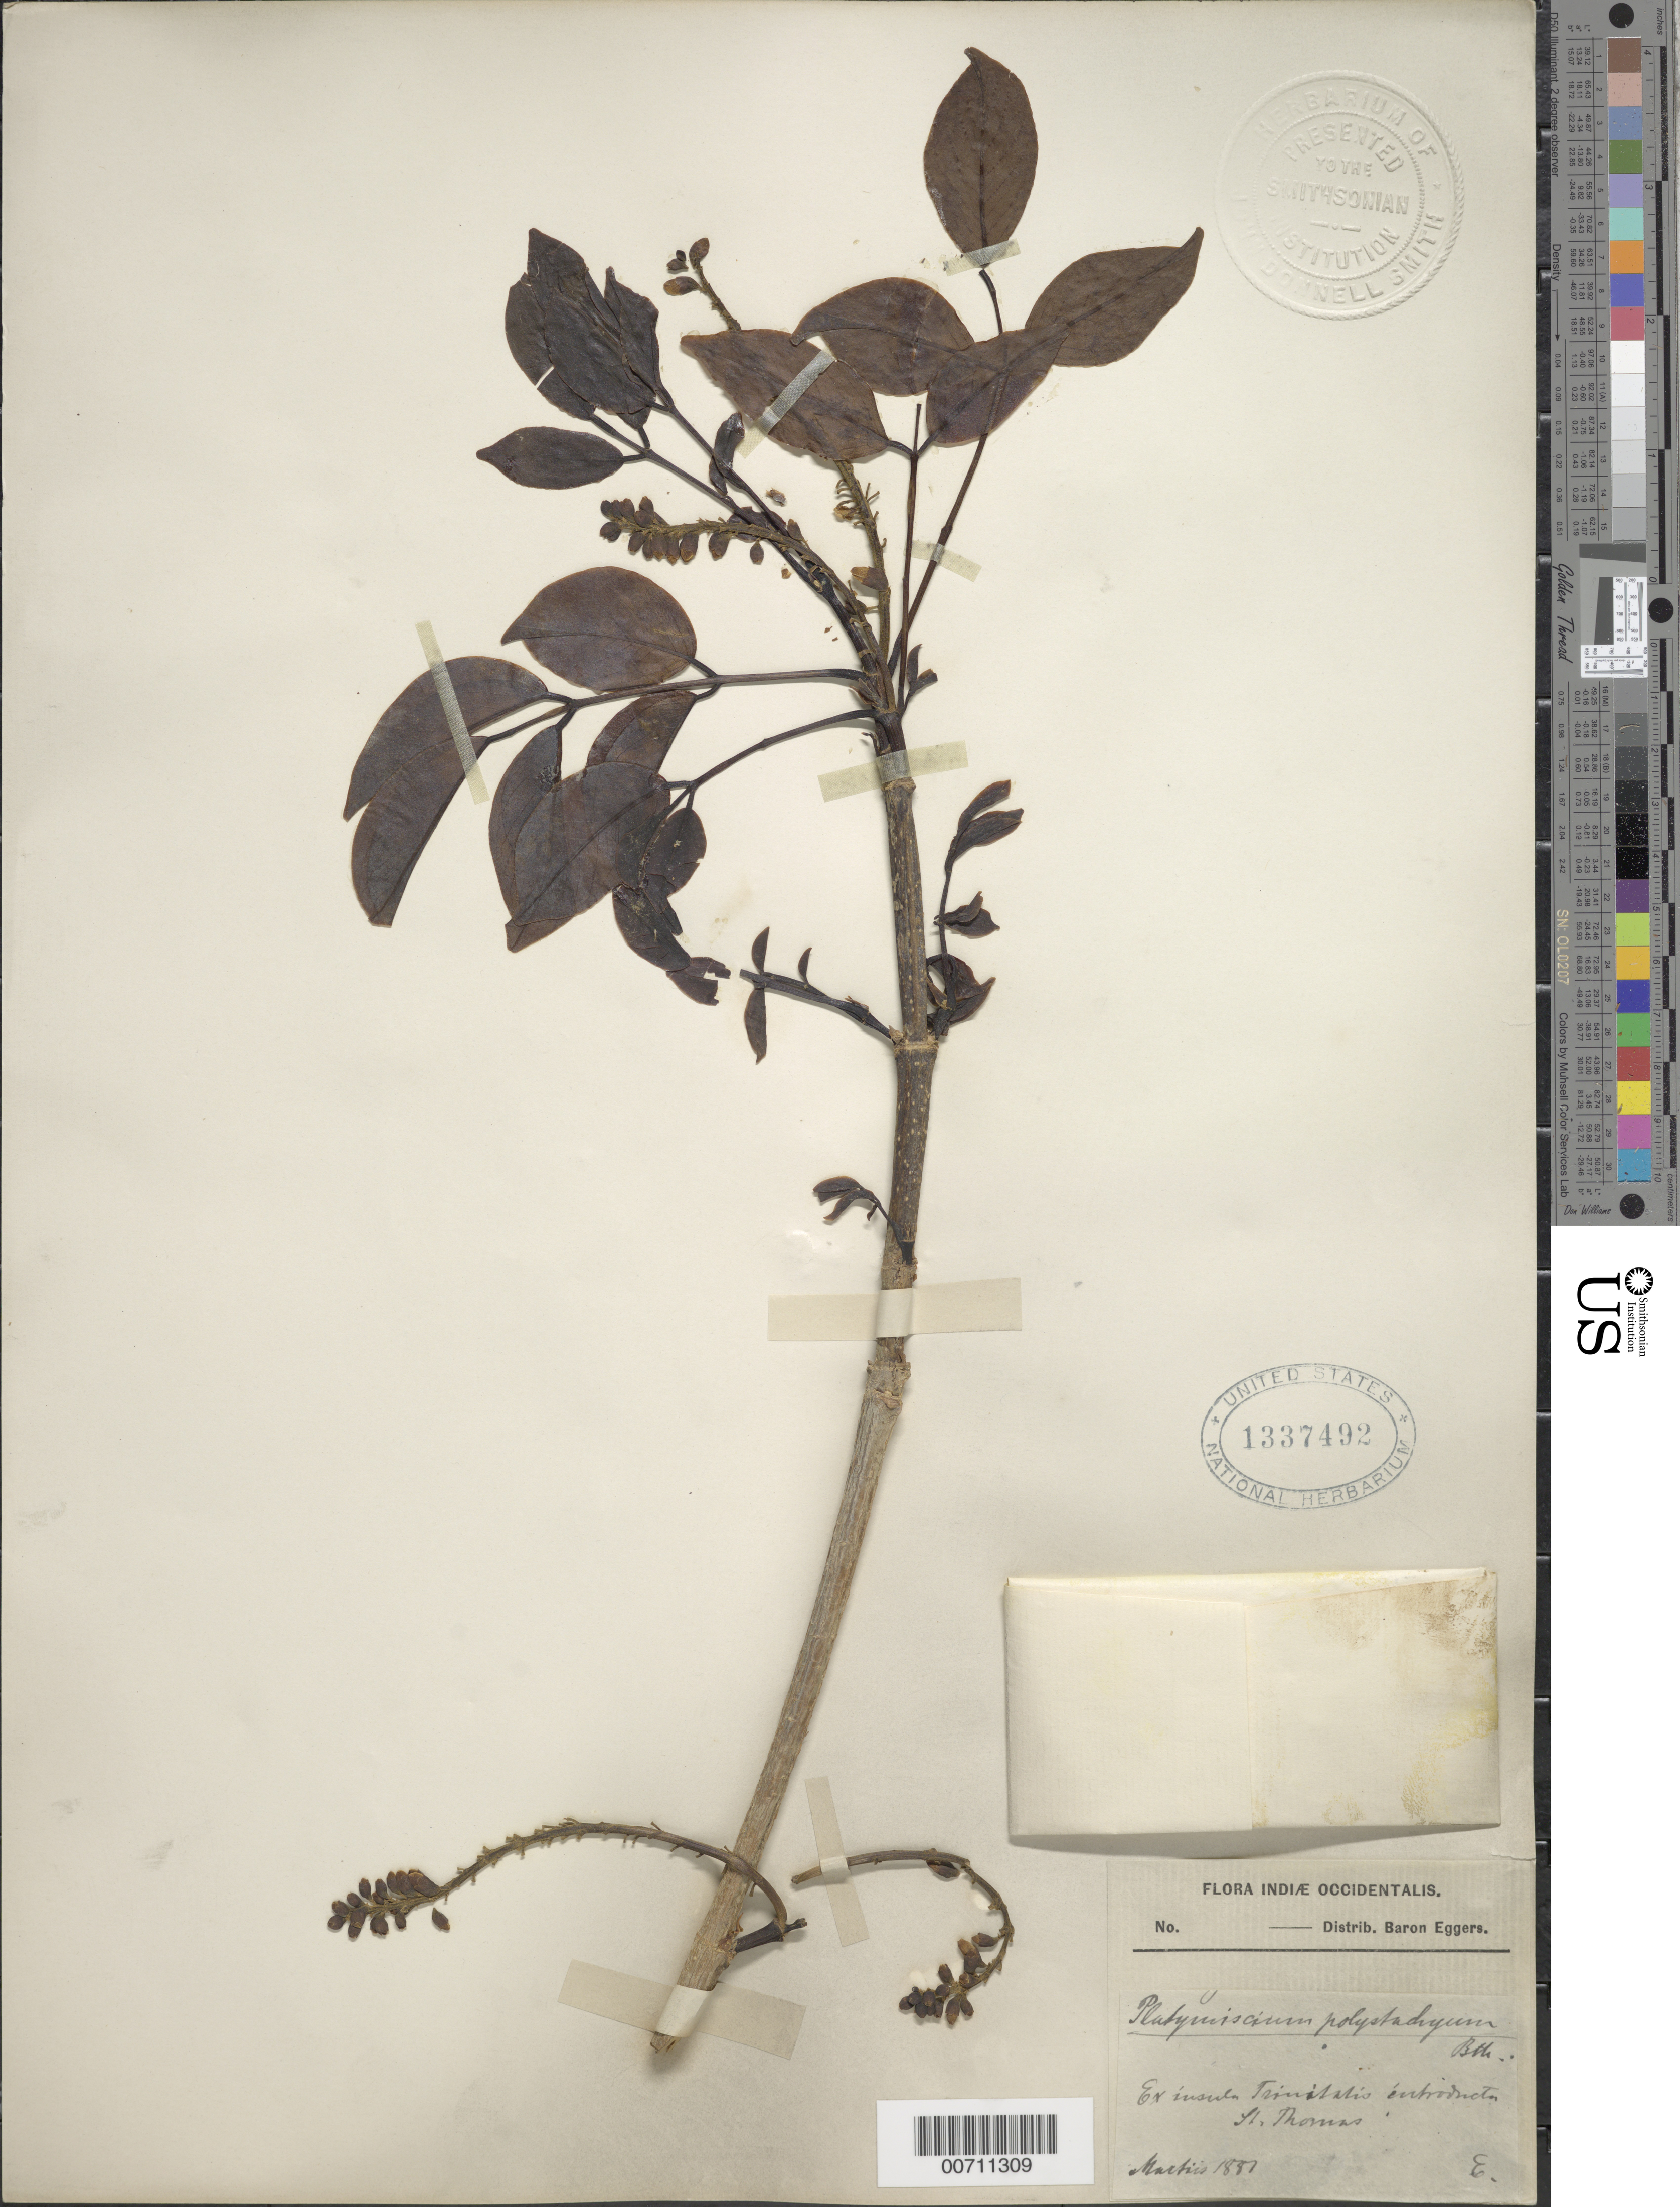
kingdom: Plantae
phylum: Tracheophyta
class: Magnoliopsida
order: Fabales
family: Fabaceae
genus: Platymiscium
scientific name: Platymiscium sp.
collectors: H. F. A. von Eggers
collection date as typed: Mar 1881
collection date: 1881-03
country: U.S. Virgin Islands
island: St. Thomas Island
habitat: Introduced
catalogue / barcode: US 1337492